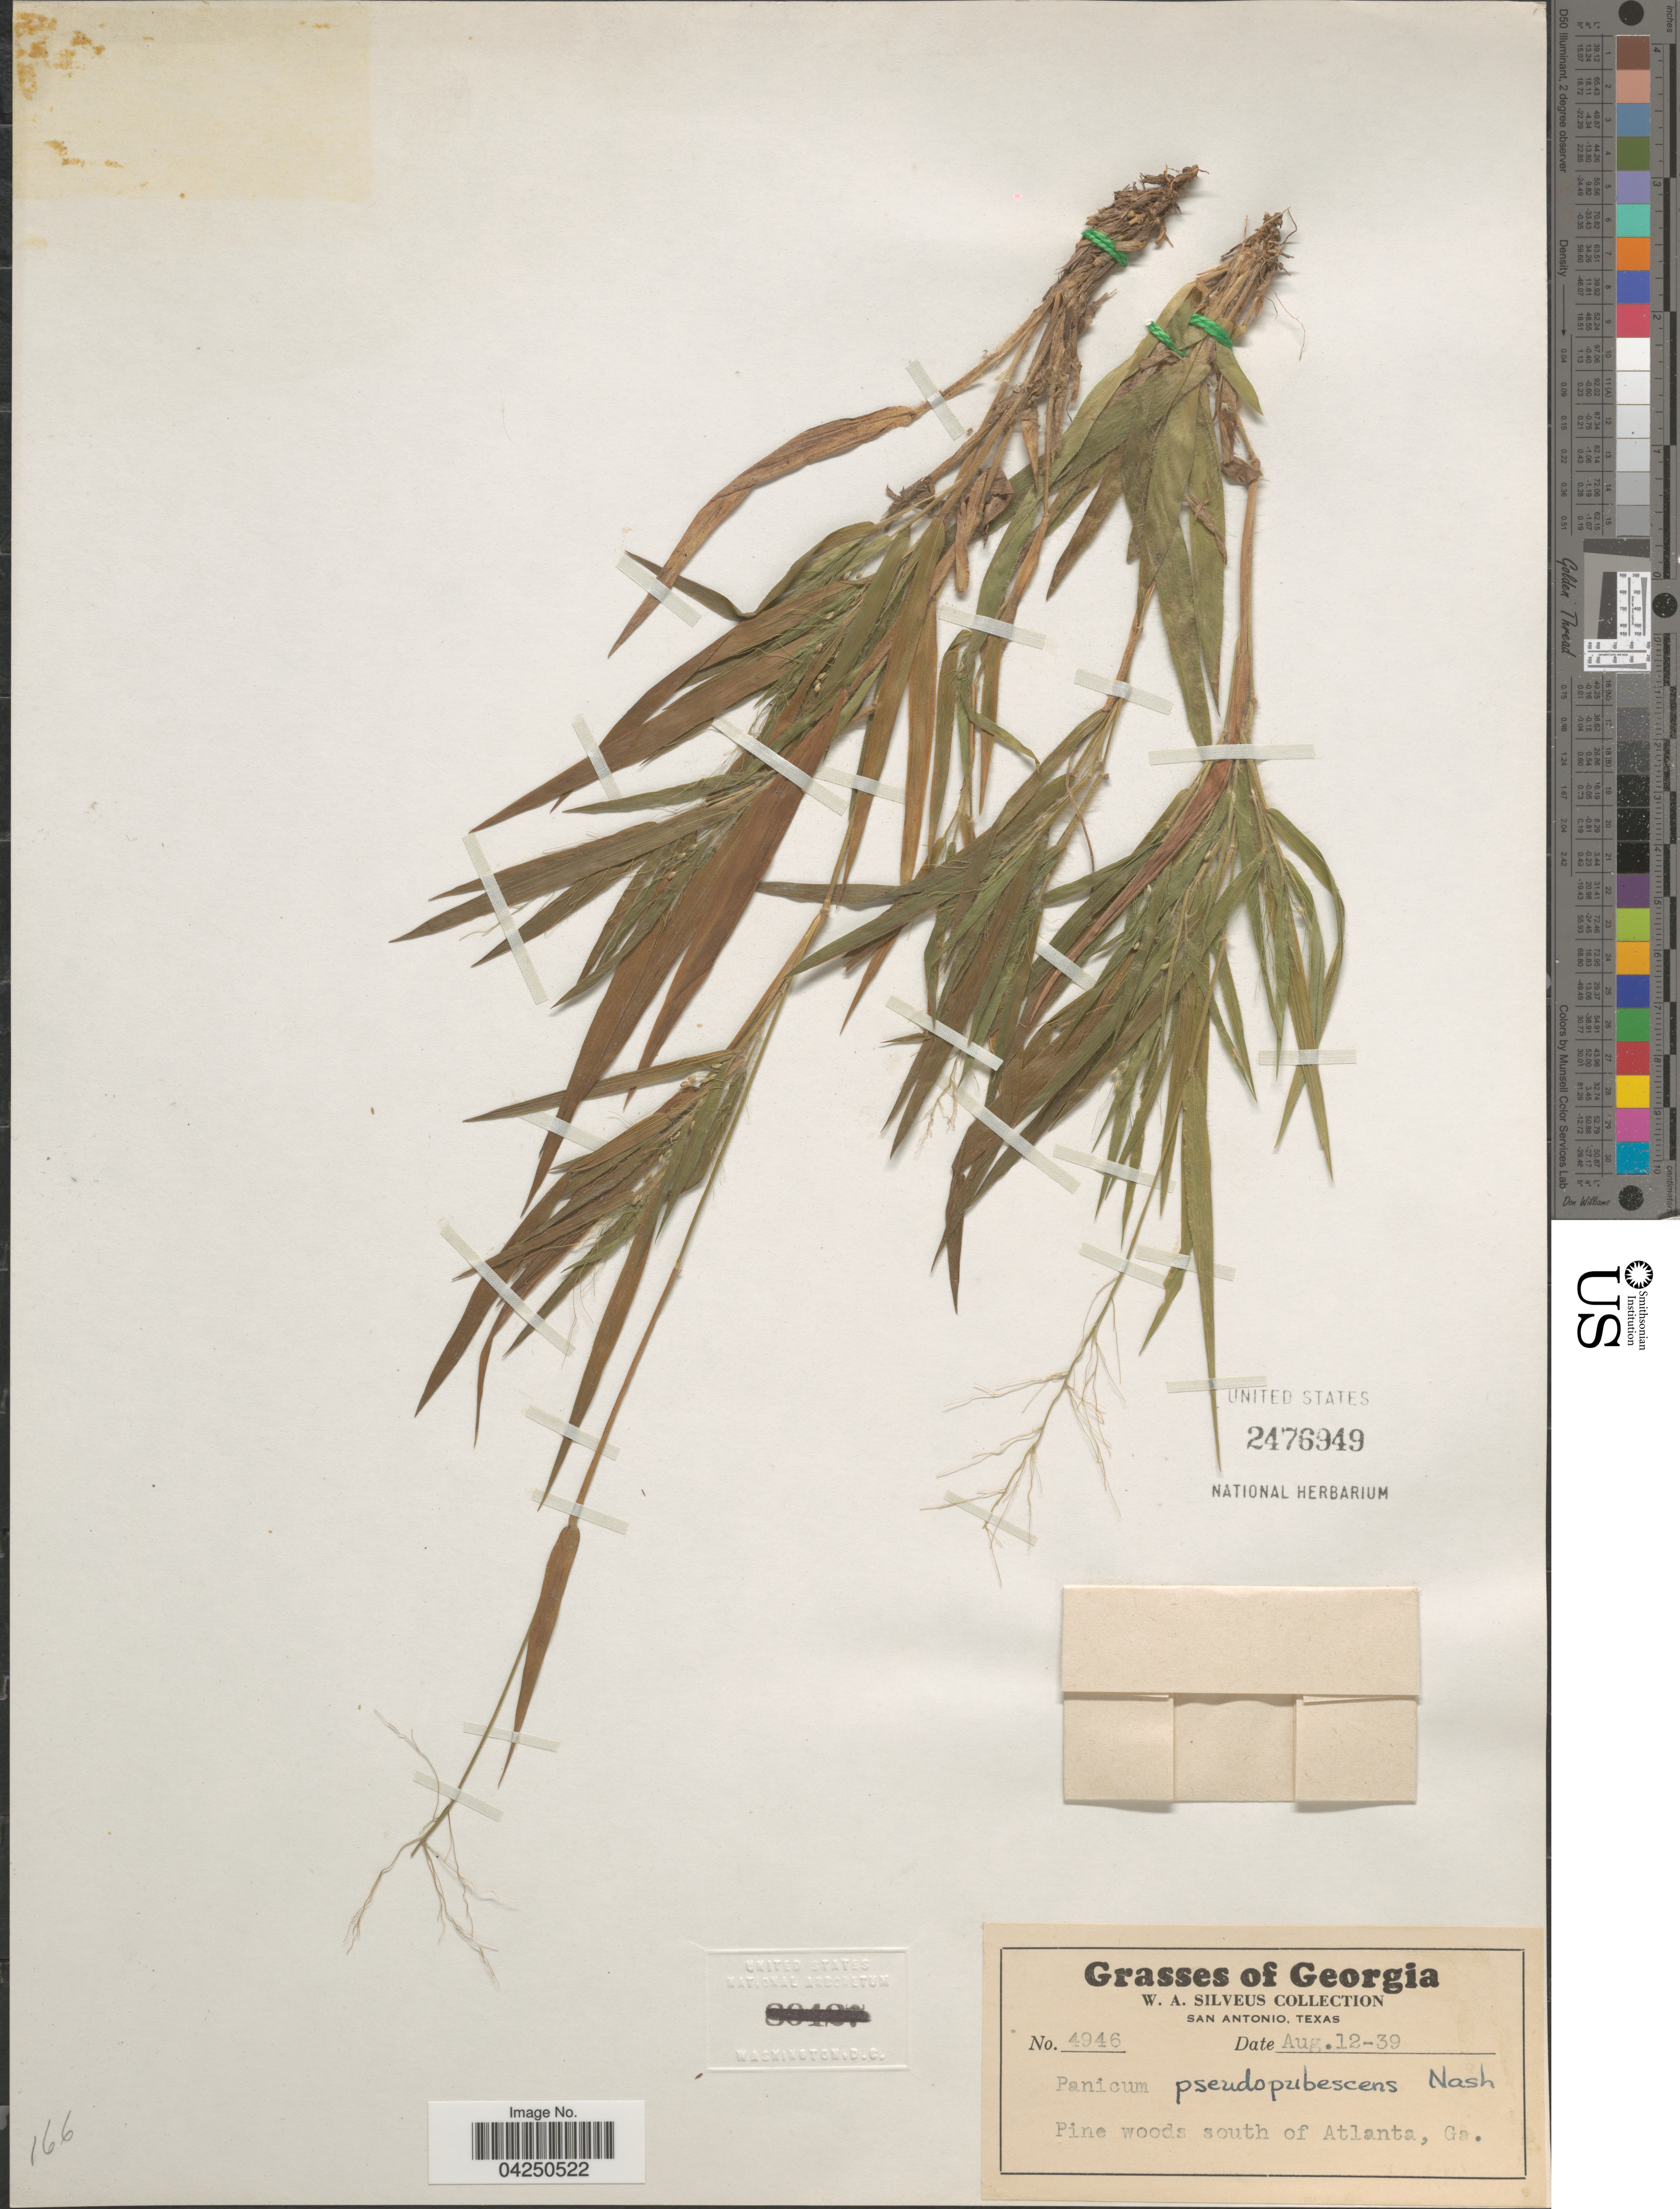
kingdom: Plantae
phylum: Tracheophyta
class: Liliopsida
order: Poales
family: Poaceae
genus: Dichanthelium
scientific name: Dichanthelium acuminatum var. acuminatum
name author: (Sw.) Gould & C.A. Clark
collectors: W. Silveus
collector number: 4946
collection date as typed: Transcribed d/m/y: 12/8/39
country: United States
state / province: Georgia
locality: Pine woods south of Atlanta.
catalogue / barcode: US 2476949